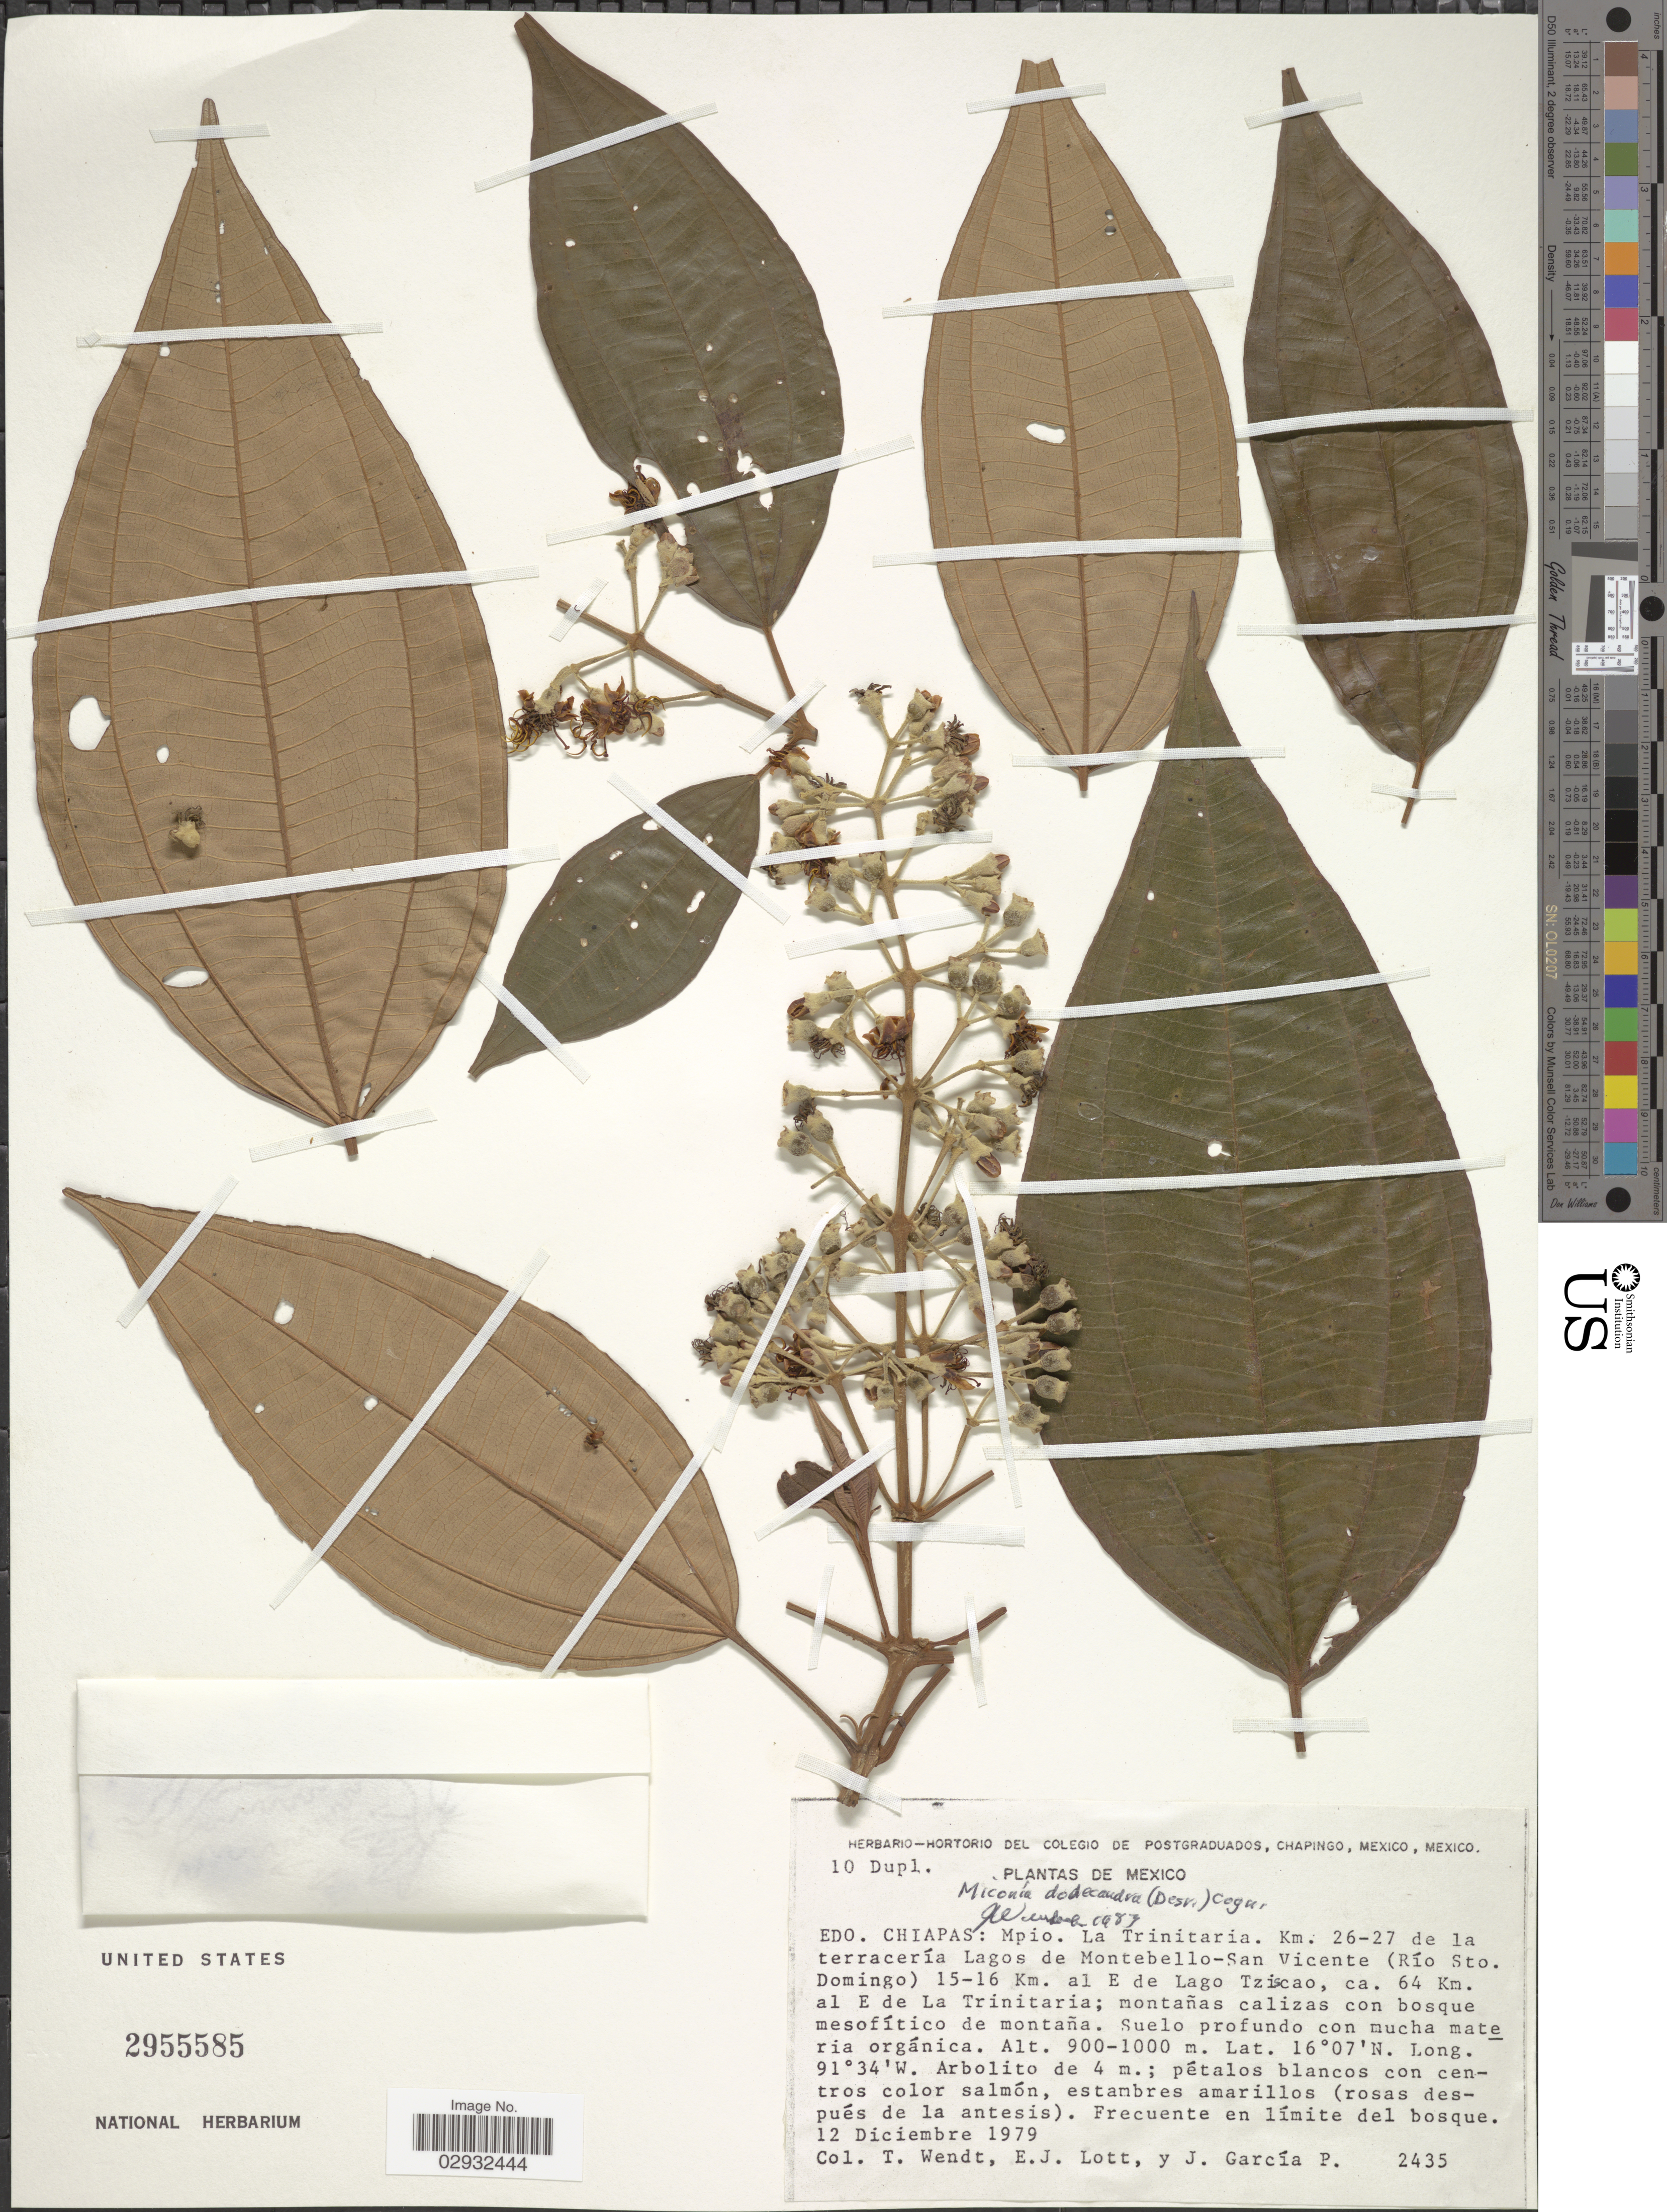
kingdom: Plantae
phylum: Tracheophyta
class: Magnoliopsida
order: Myrtales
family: Melastomataceae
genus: Miconia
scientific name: Miconia dodecandra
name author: Cogn.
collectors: T. L. Wendt, E. Lott & J. García-P.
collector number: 2435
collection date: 1979-12-12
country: Mexico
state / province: Chiapas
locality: Mpio. La Trinitaria. Km. 26-27 de la terracería Lagos de Montebello-San Vicente (Río Sto. Domingo) 15-16 Km. al E de Lago Tziscao, ca. 64 Km al E de La Trinitaria.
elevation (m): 900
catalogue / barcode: US 2955585